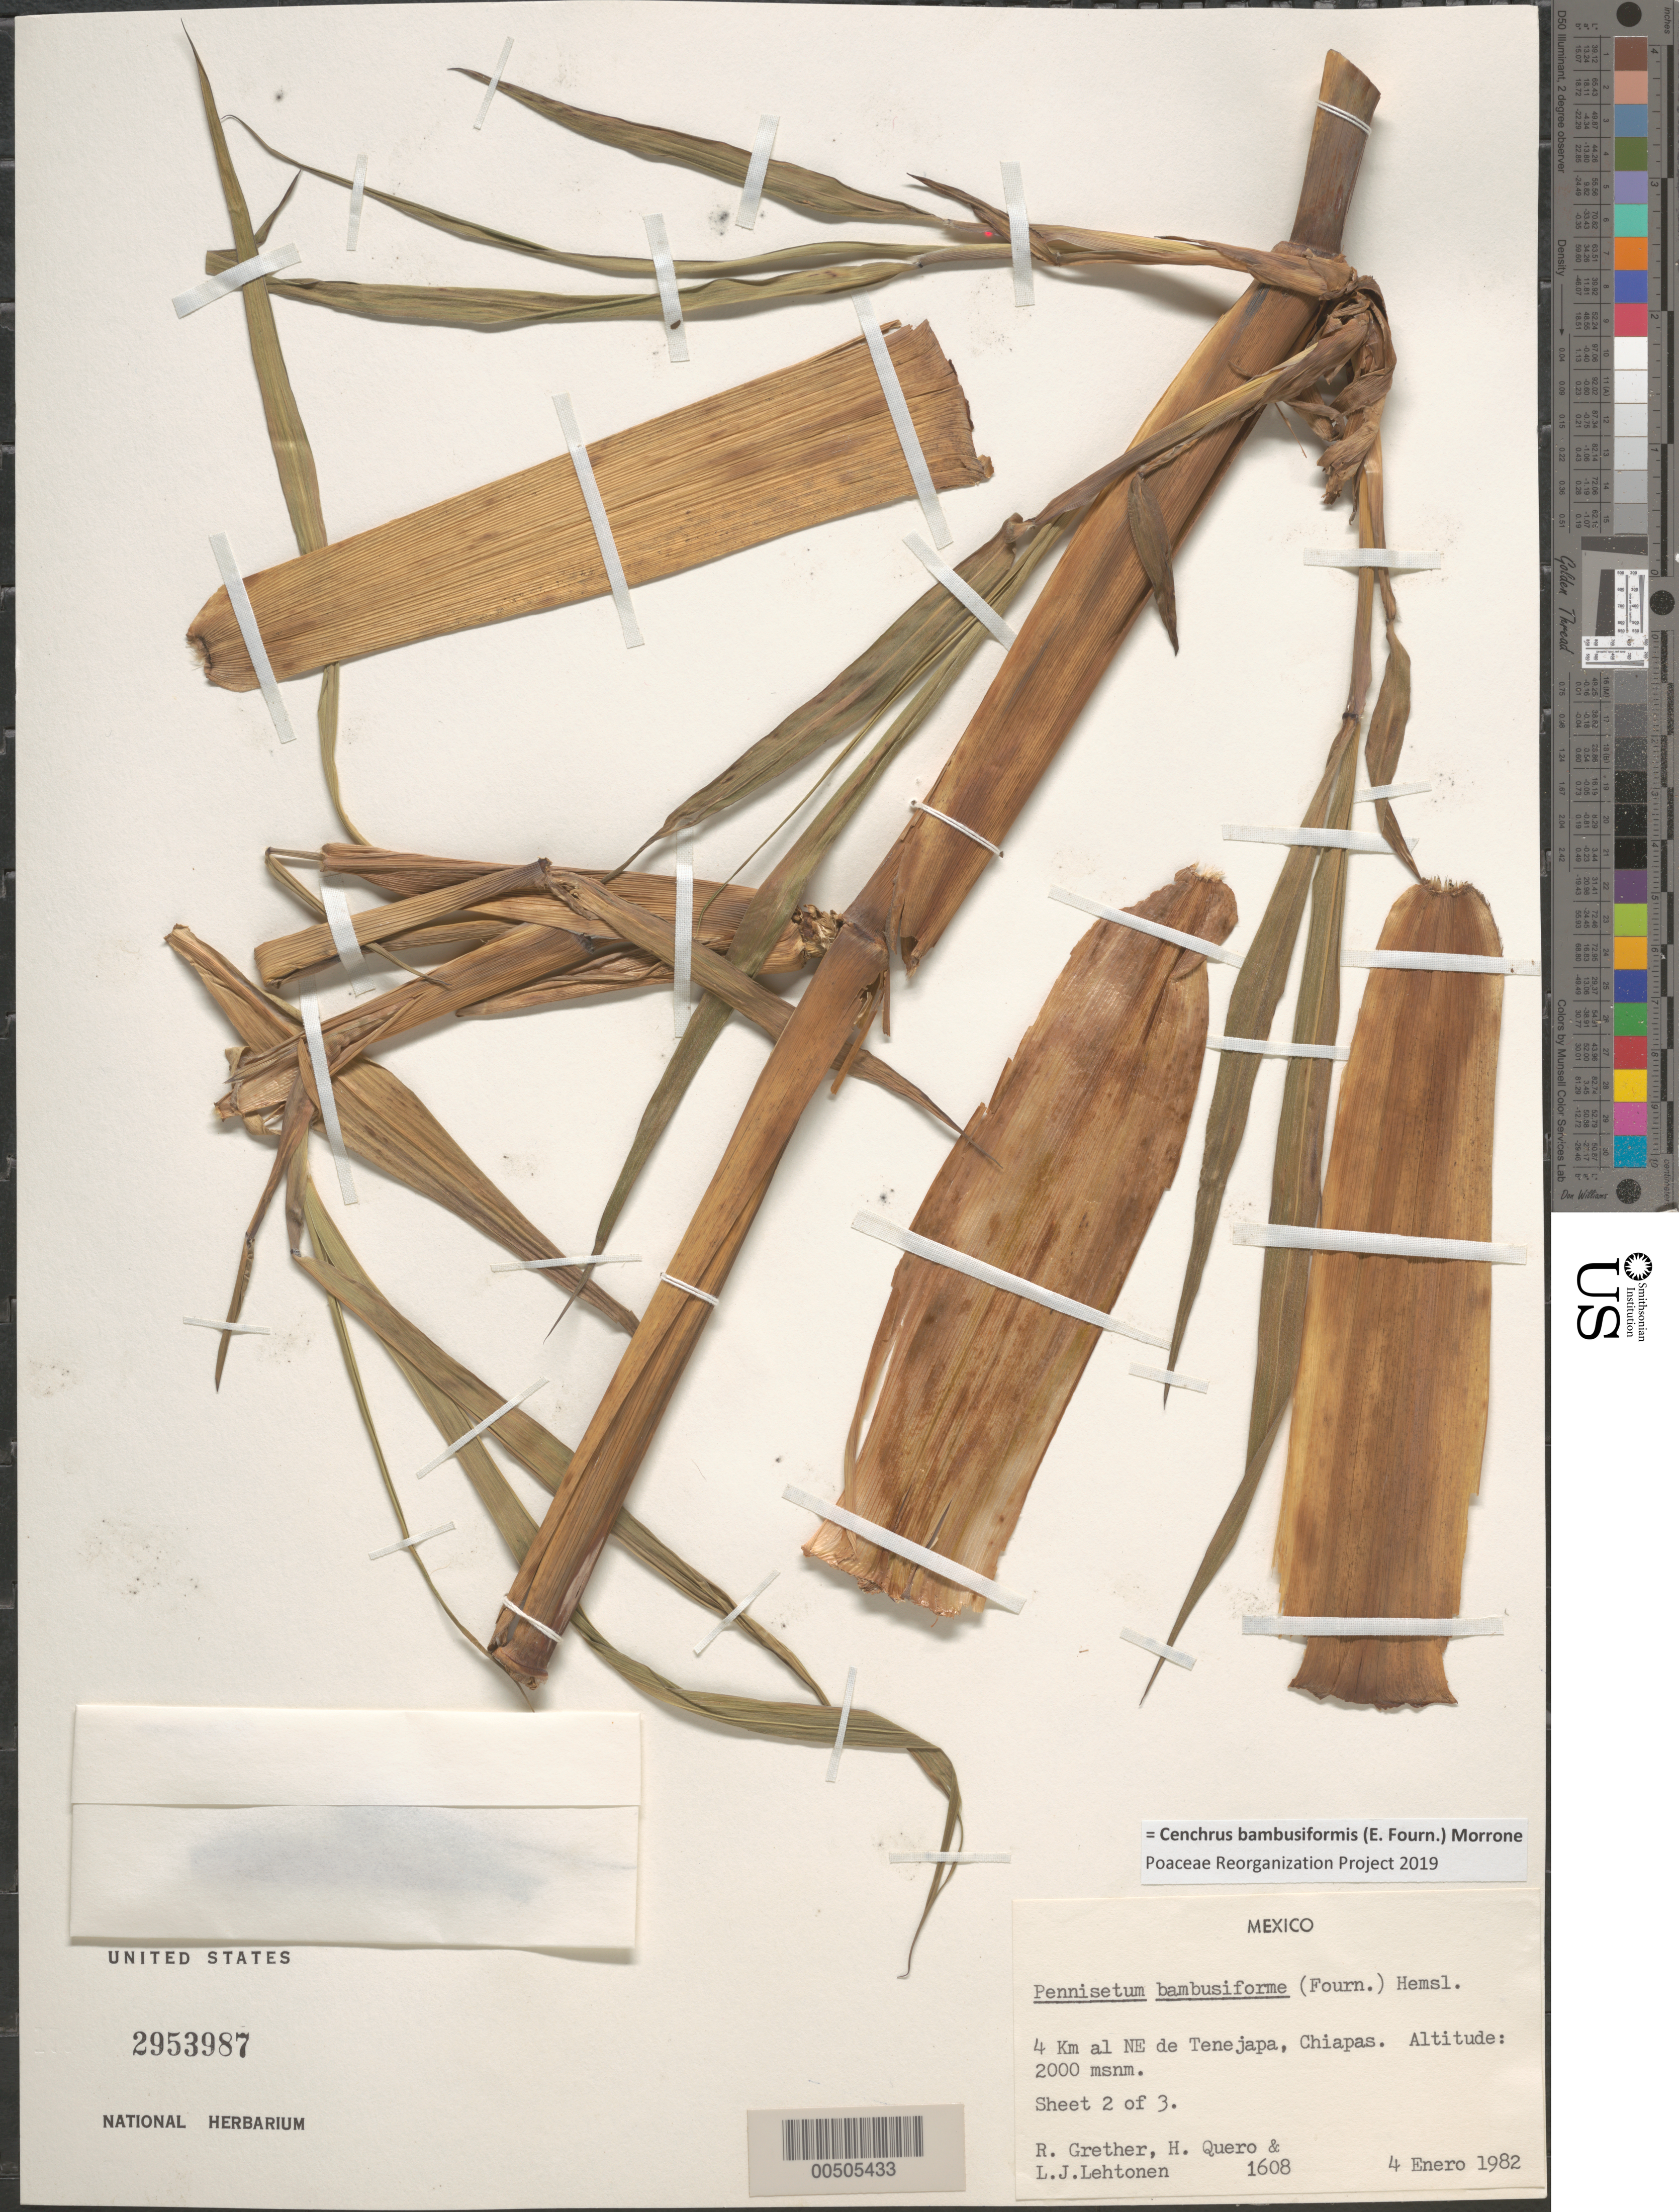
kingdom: Plantae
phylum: Tracheophyta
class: Liliopsida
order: Poales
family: Poaceae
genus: Cenchrus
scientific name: Cenchrus bambusiformis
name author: (E. Fourn.) Morrone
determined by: Poaceae Reorganization Project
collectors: R. Grether, H. Quero & L. Lehtonen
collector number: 1608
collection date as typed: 4 Jan 1982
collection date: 1982-01-04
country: Mexico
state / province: Chiapas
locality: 4 km NE of Tenejapa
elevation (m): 2000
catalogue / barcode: US 2953987